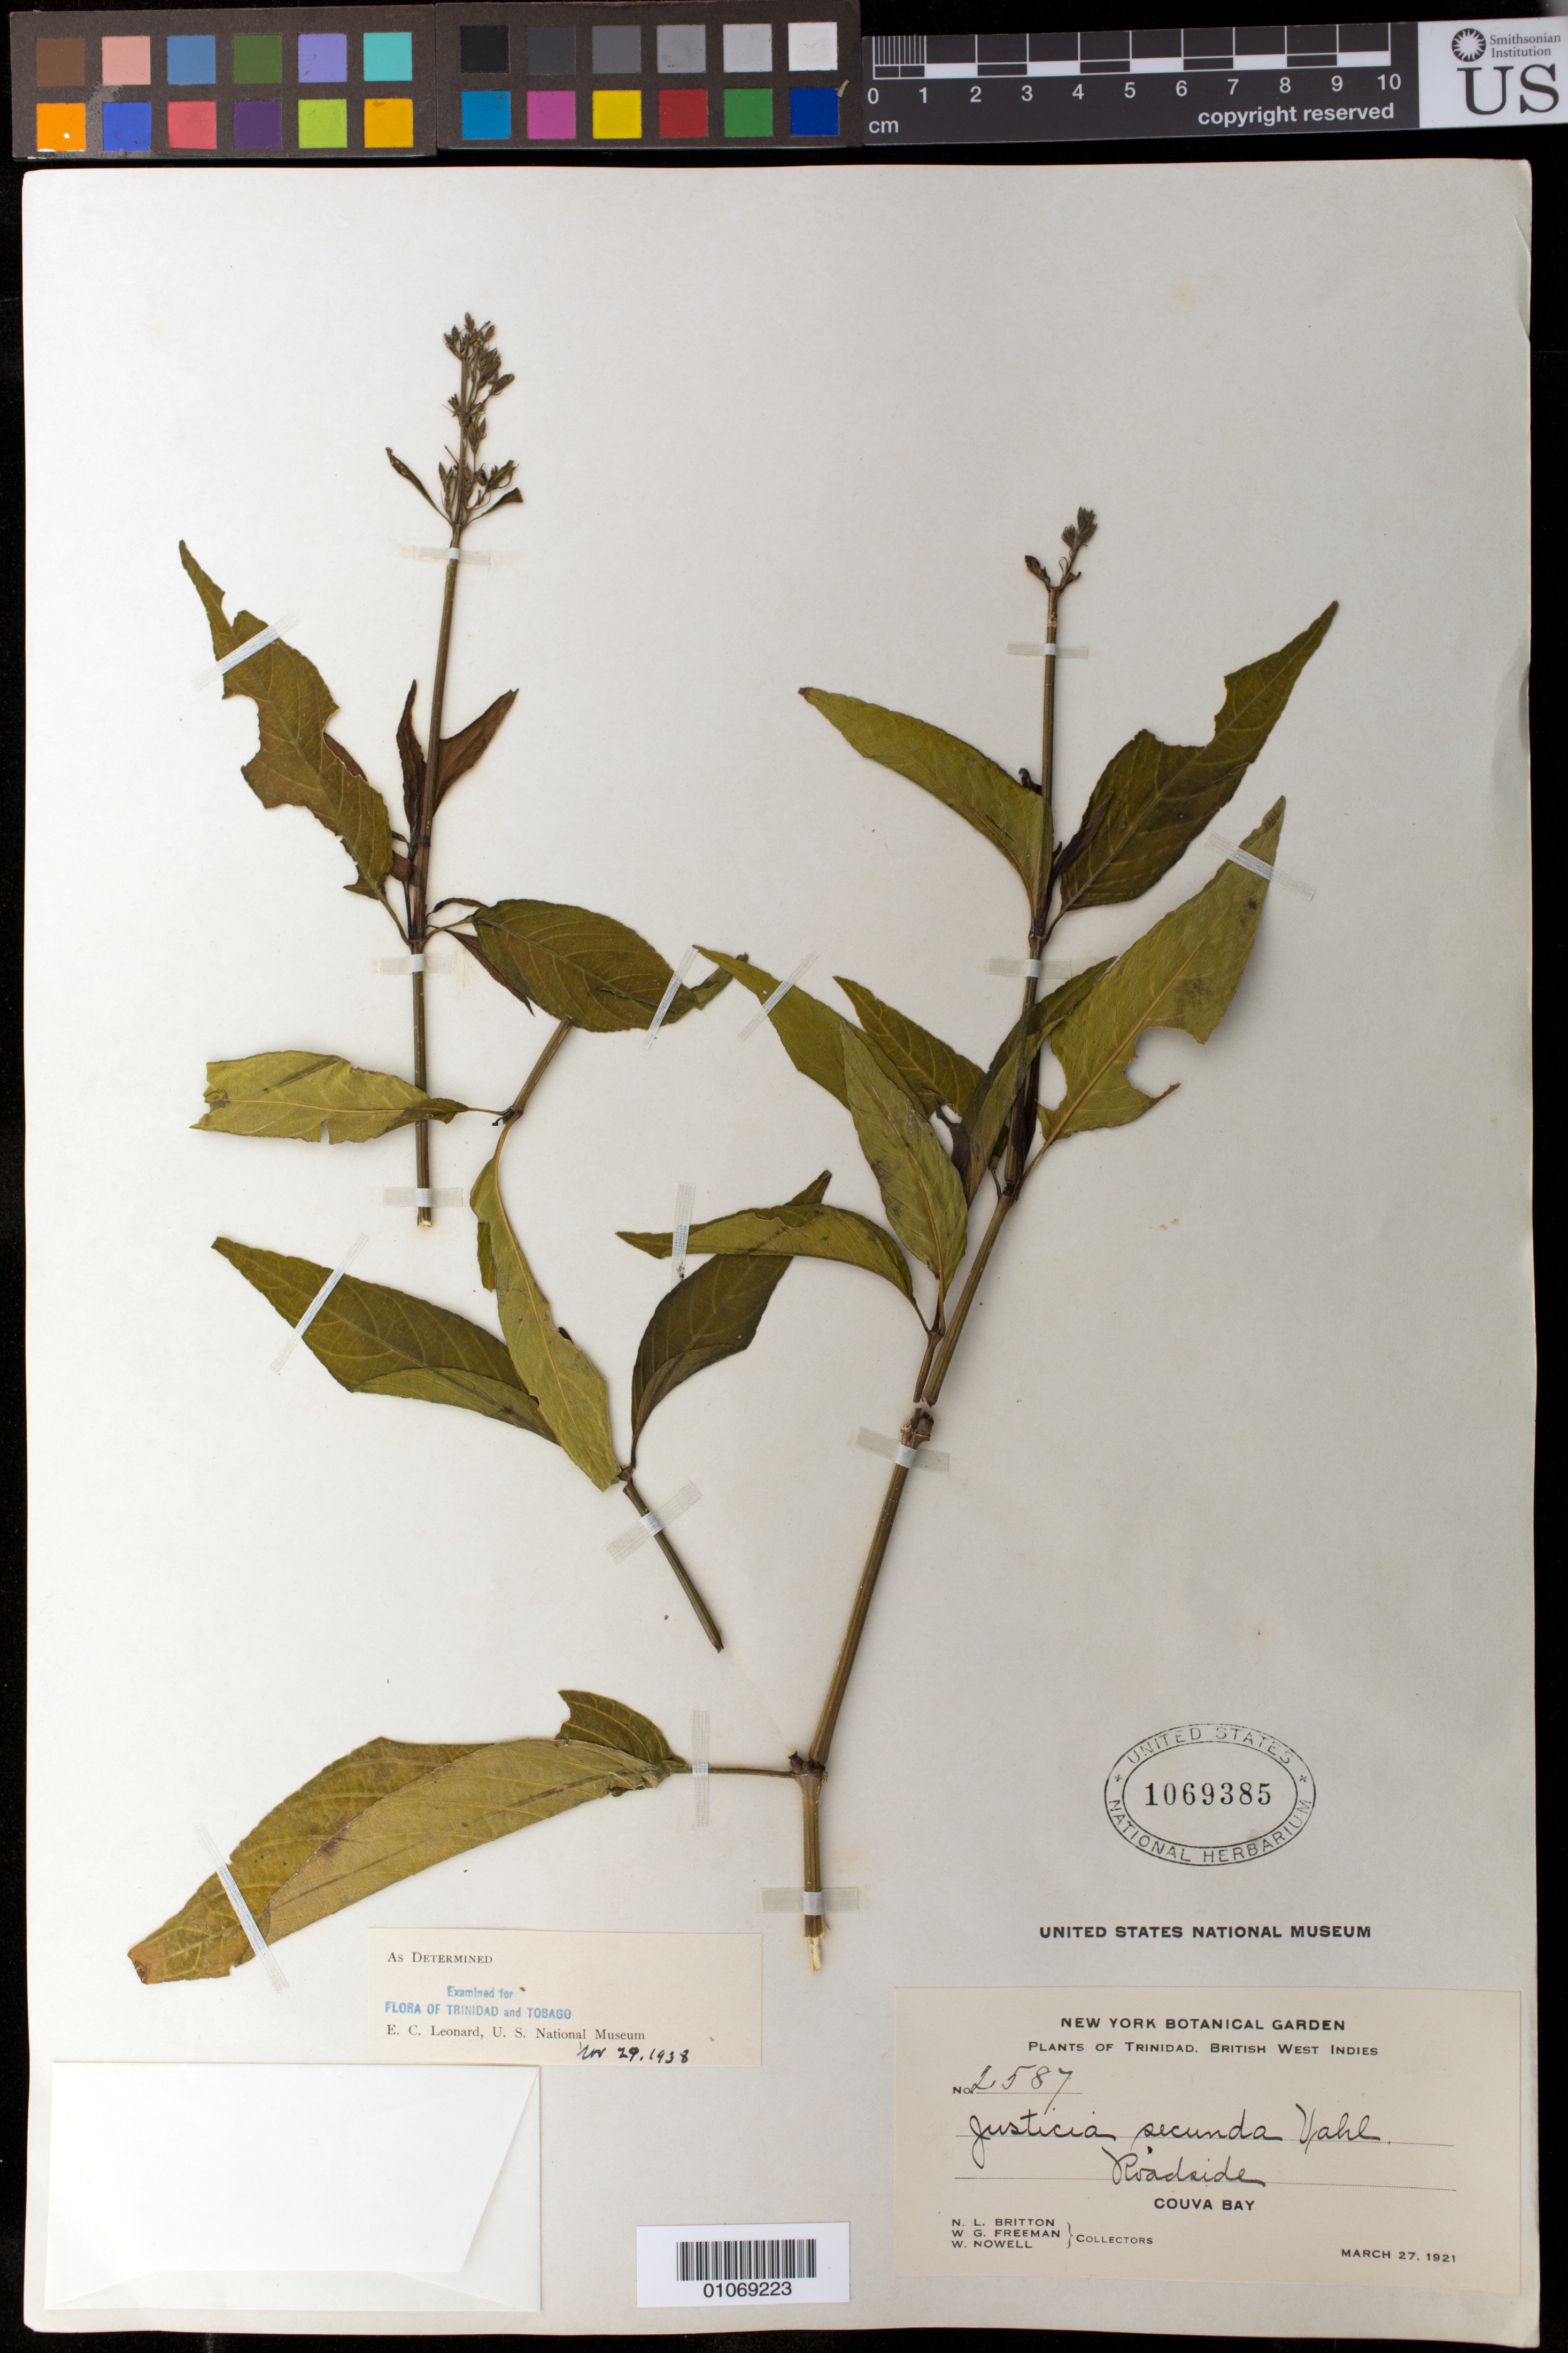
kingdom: Plantae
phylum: Tracheophyta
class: Magnoliopsida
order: Lamiales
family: Acanthaceae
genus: Justicia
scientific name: Justicia secunda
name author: Vahl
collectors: N. Britton, W. Freeman & W. Nowell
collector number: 2587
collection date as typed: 27 Mar 1921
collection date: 1921-03-27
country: Trinidad and Tobago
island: Trinidad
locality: Couva Bay, roadside.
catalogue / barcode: US 1069385